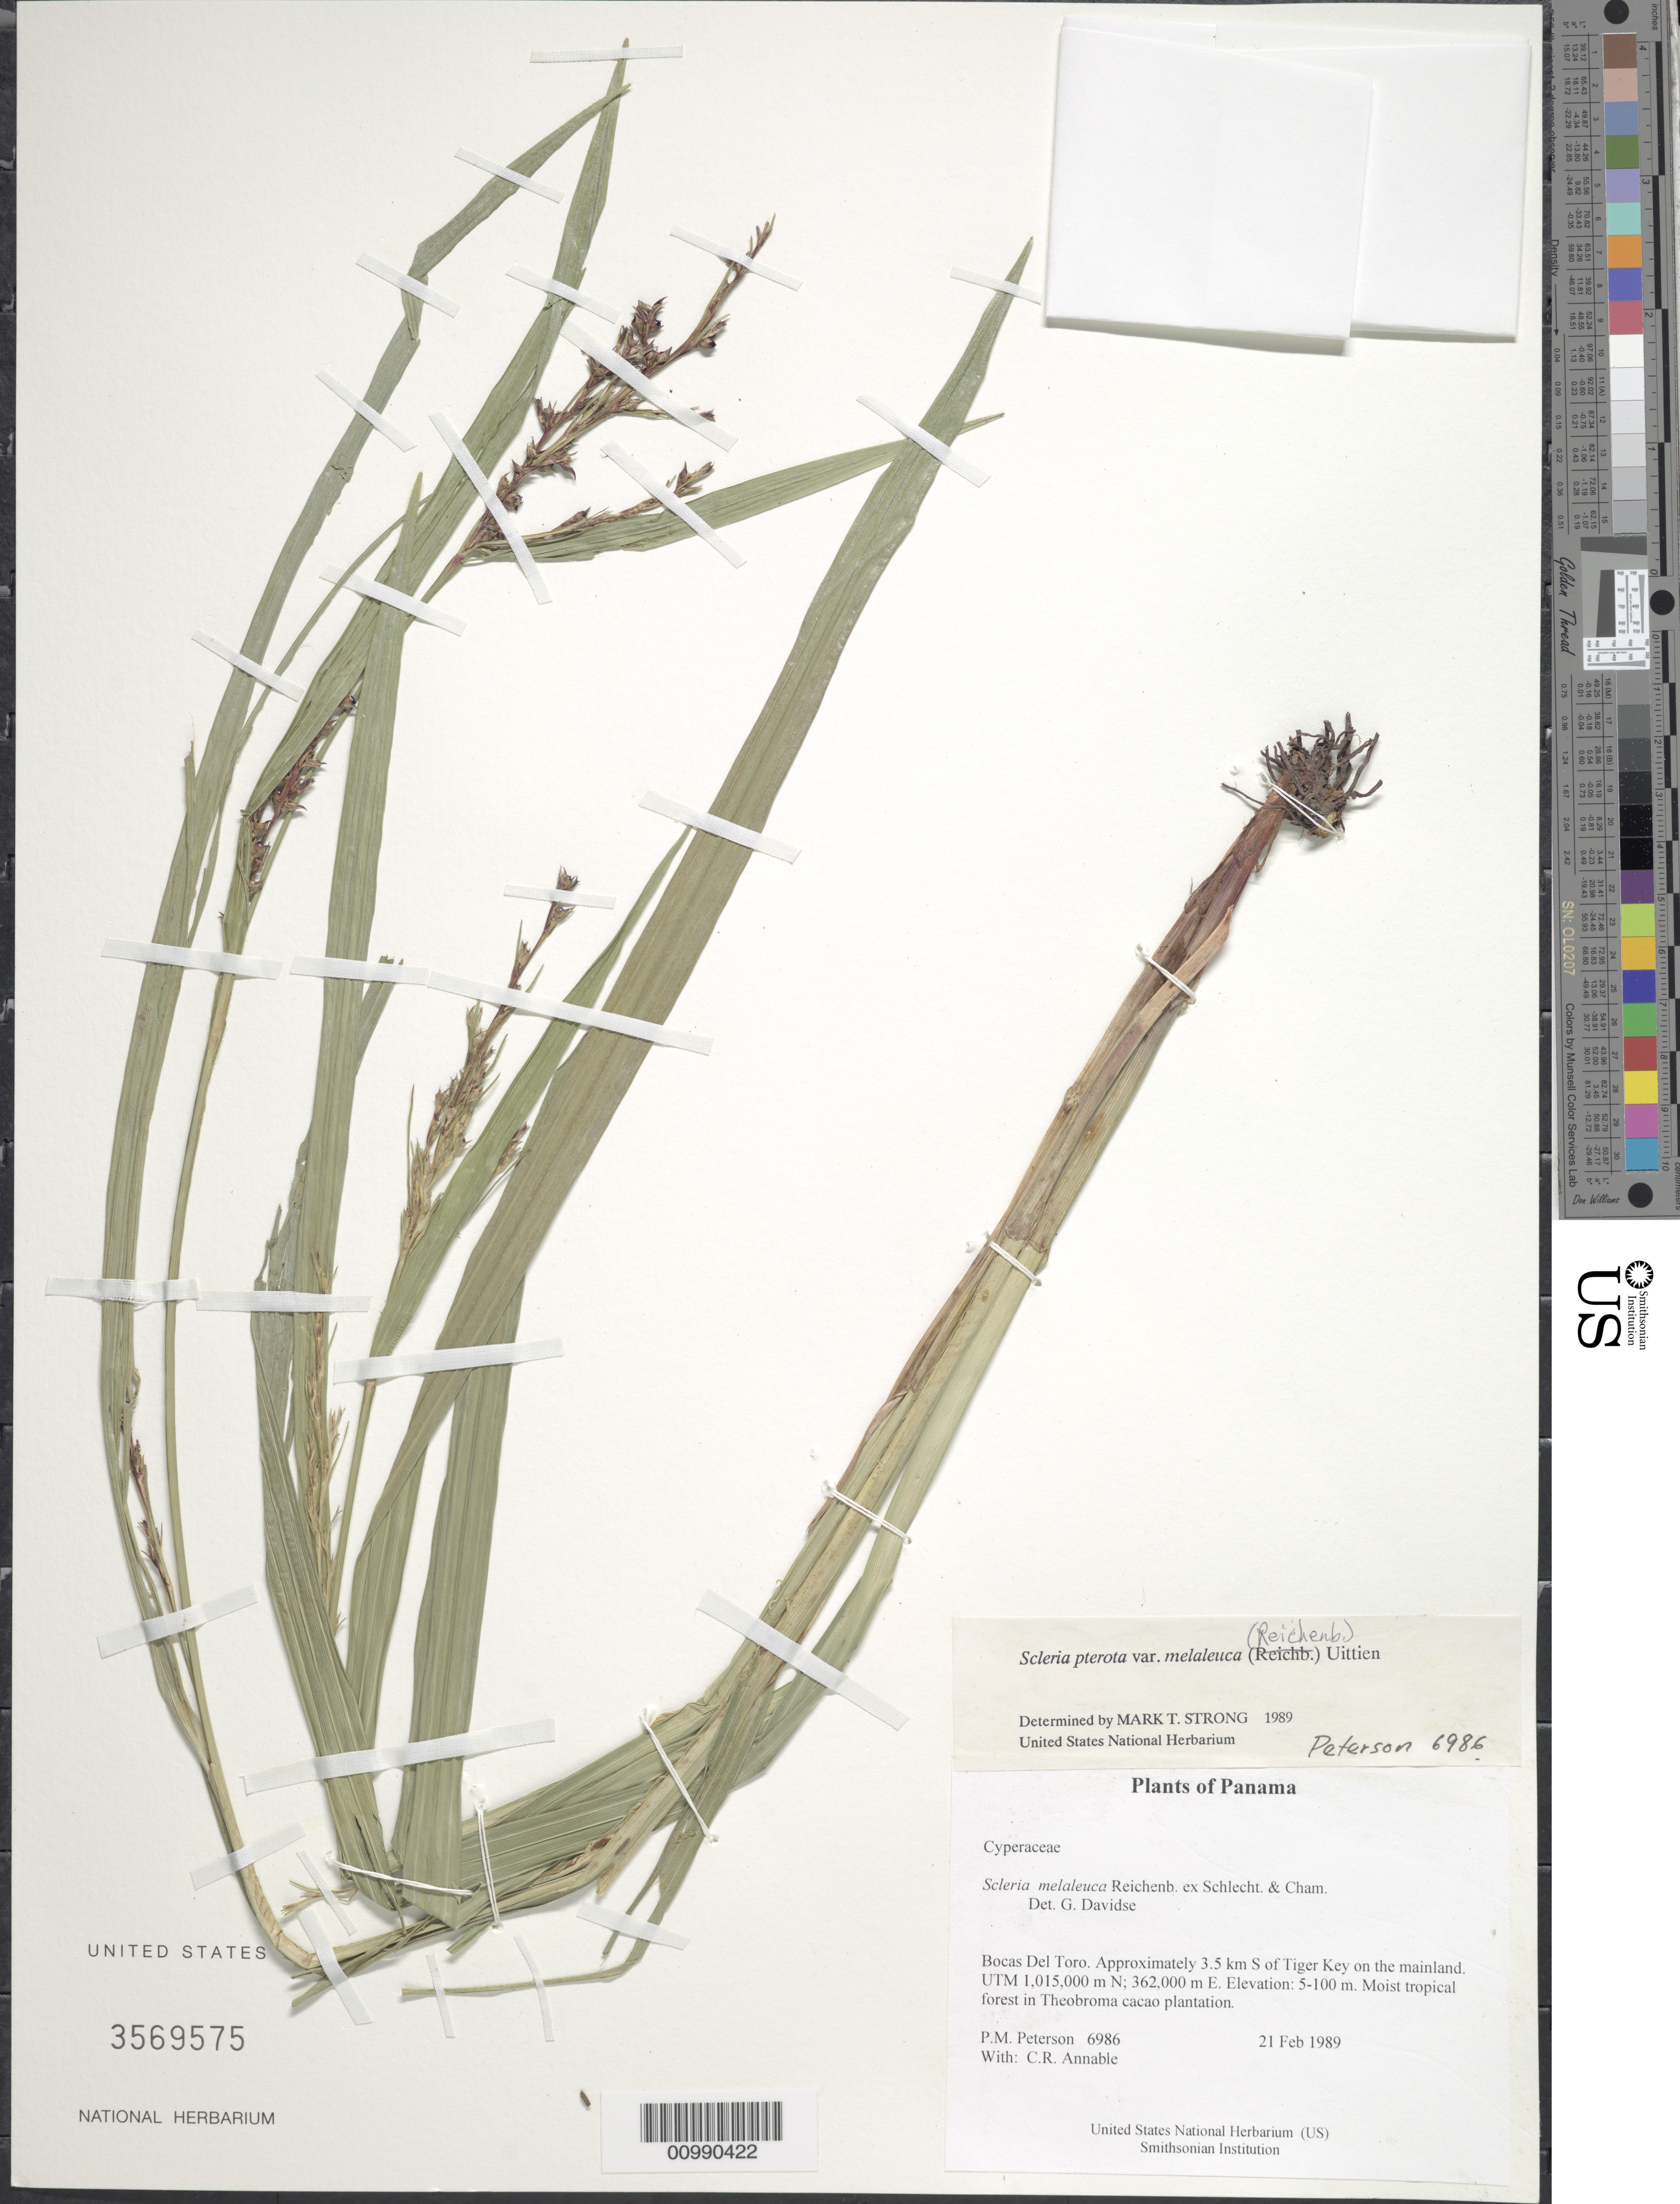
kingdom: Plantae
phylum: Tracheophyta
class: Liliopsida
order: Poales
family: Cyperaceae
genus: Scleria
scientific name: Scleria gaertneri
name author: Raddi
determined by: Strong, Mark T., (BOT), Smithsonian Institution - National Museum of Natural History (UNITED STATES)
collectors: P. M. Peterson & C. R. Annable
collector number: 06986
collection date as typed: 21 Feb 1989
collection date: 1989-02-21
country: Panama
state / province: Bocas del Toro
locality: Approximately 3.5 km S of Tiger Key on the mainland. UTM 1,015,000 m N; 362,000 m E.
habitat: Moist tropical forest in Theobroma cacao plantation.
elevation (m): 5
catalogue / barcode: US 3569575